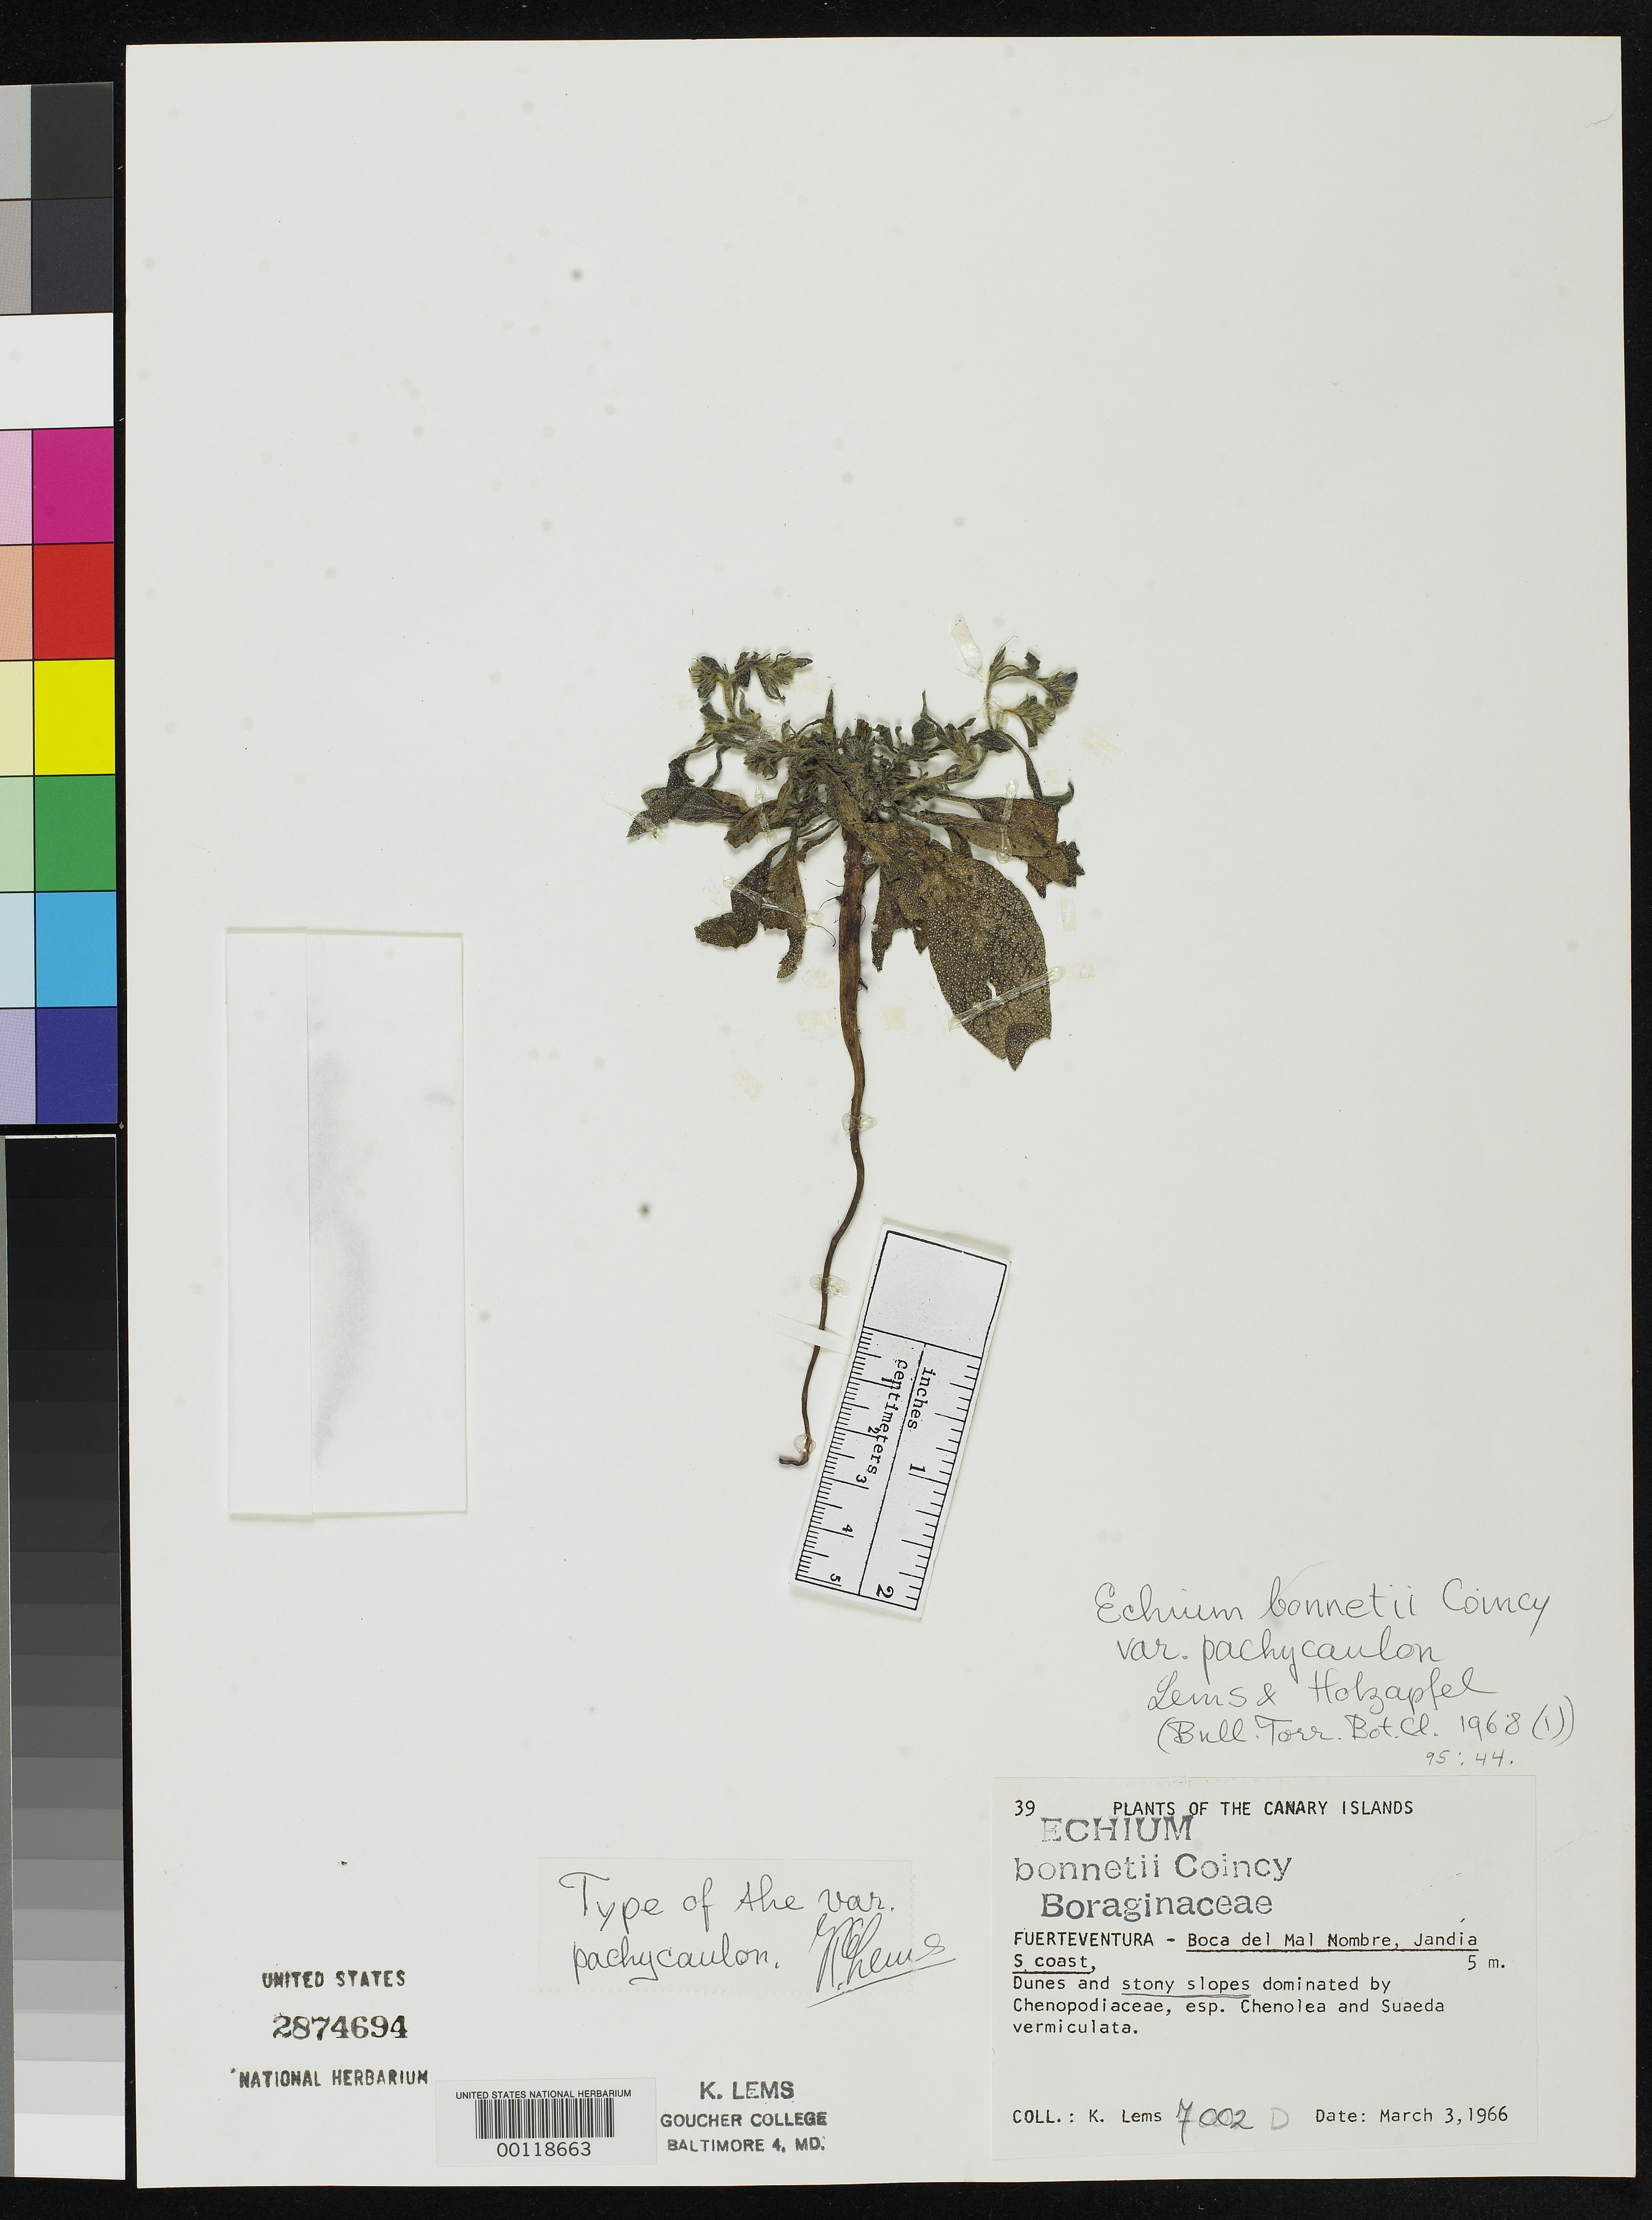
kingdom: Plantae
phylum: Tracheophyta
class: Magnoliopsida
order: Boraginales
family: Boraginaceae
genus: Echium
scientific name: Echium bonnetii var. pachycaulon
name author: Lems & Holzapfel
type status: Holotype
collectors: K. Lems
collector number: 7002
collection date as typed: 03 Mar 1966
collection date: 1966-03-03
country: Spain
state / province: Canarias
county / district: Las Palmas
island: Fuerteventura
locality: Boca del Mal Nombre.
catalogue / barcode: US 2874694